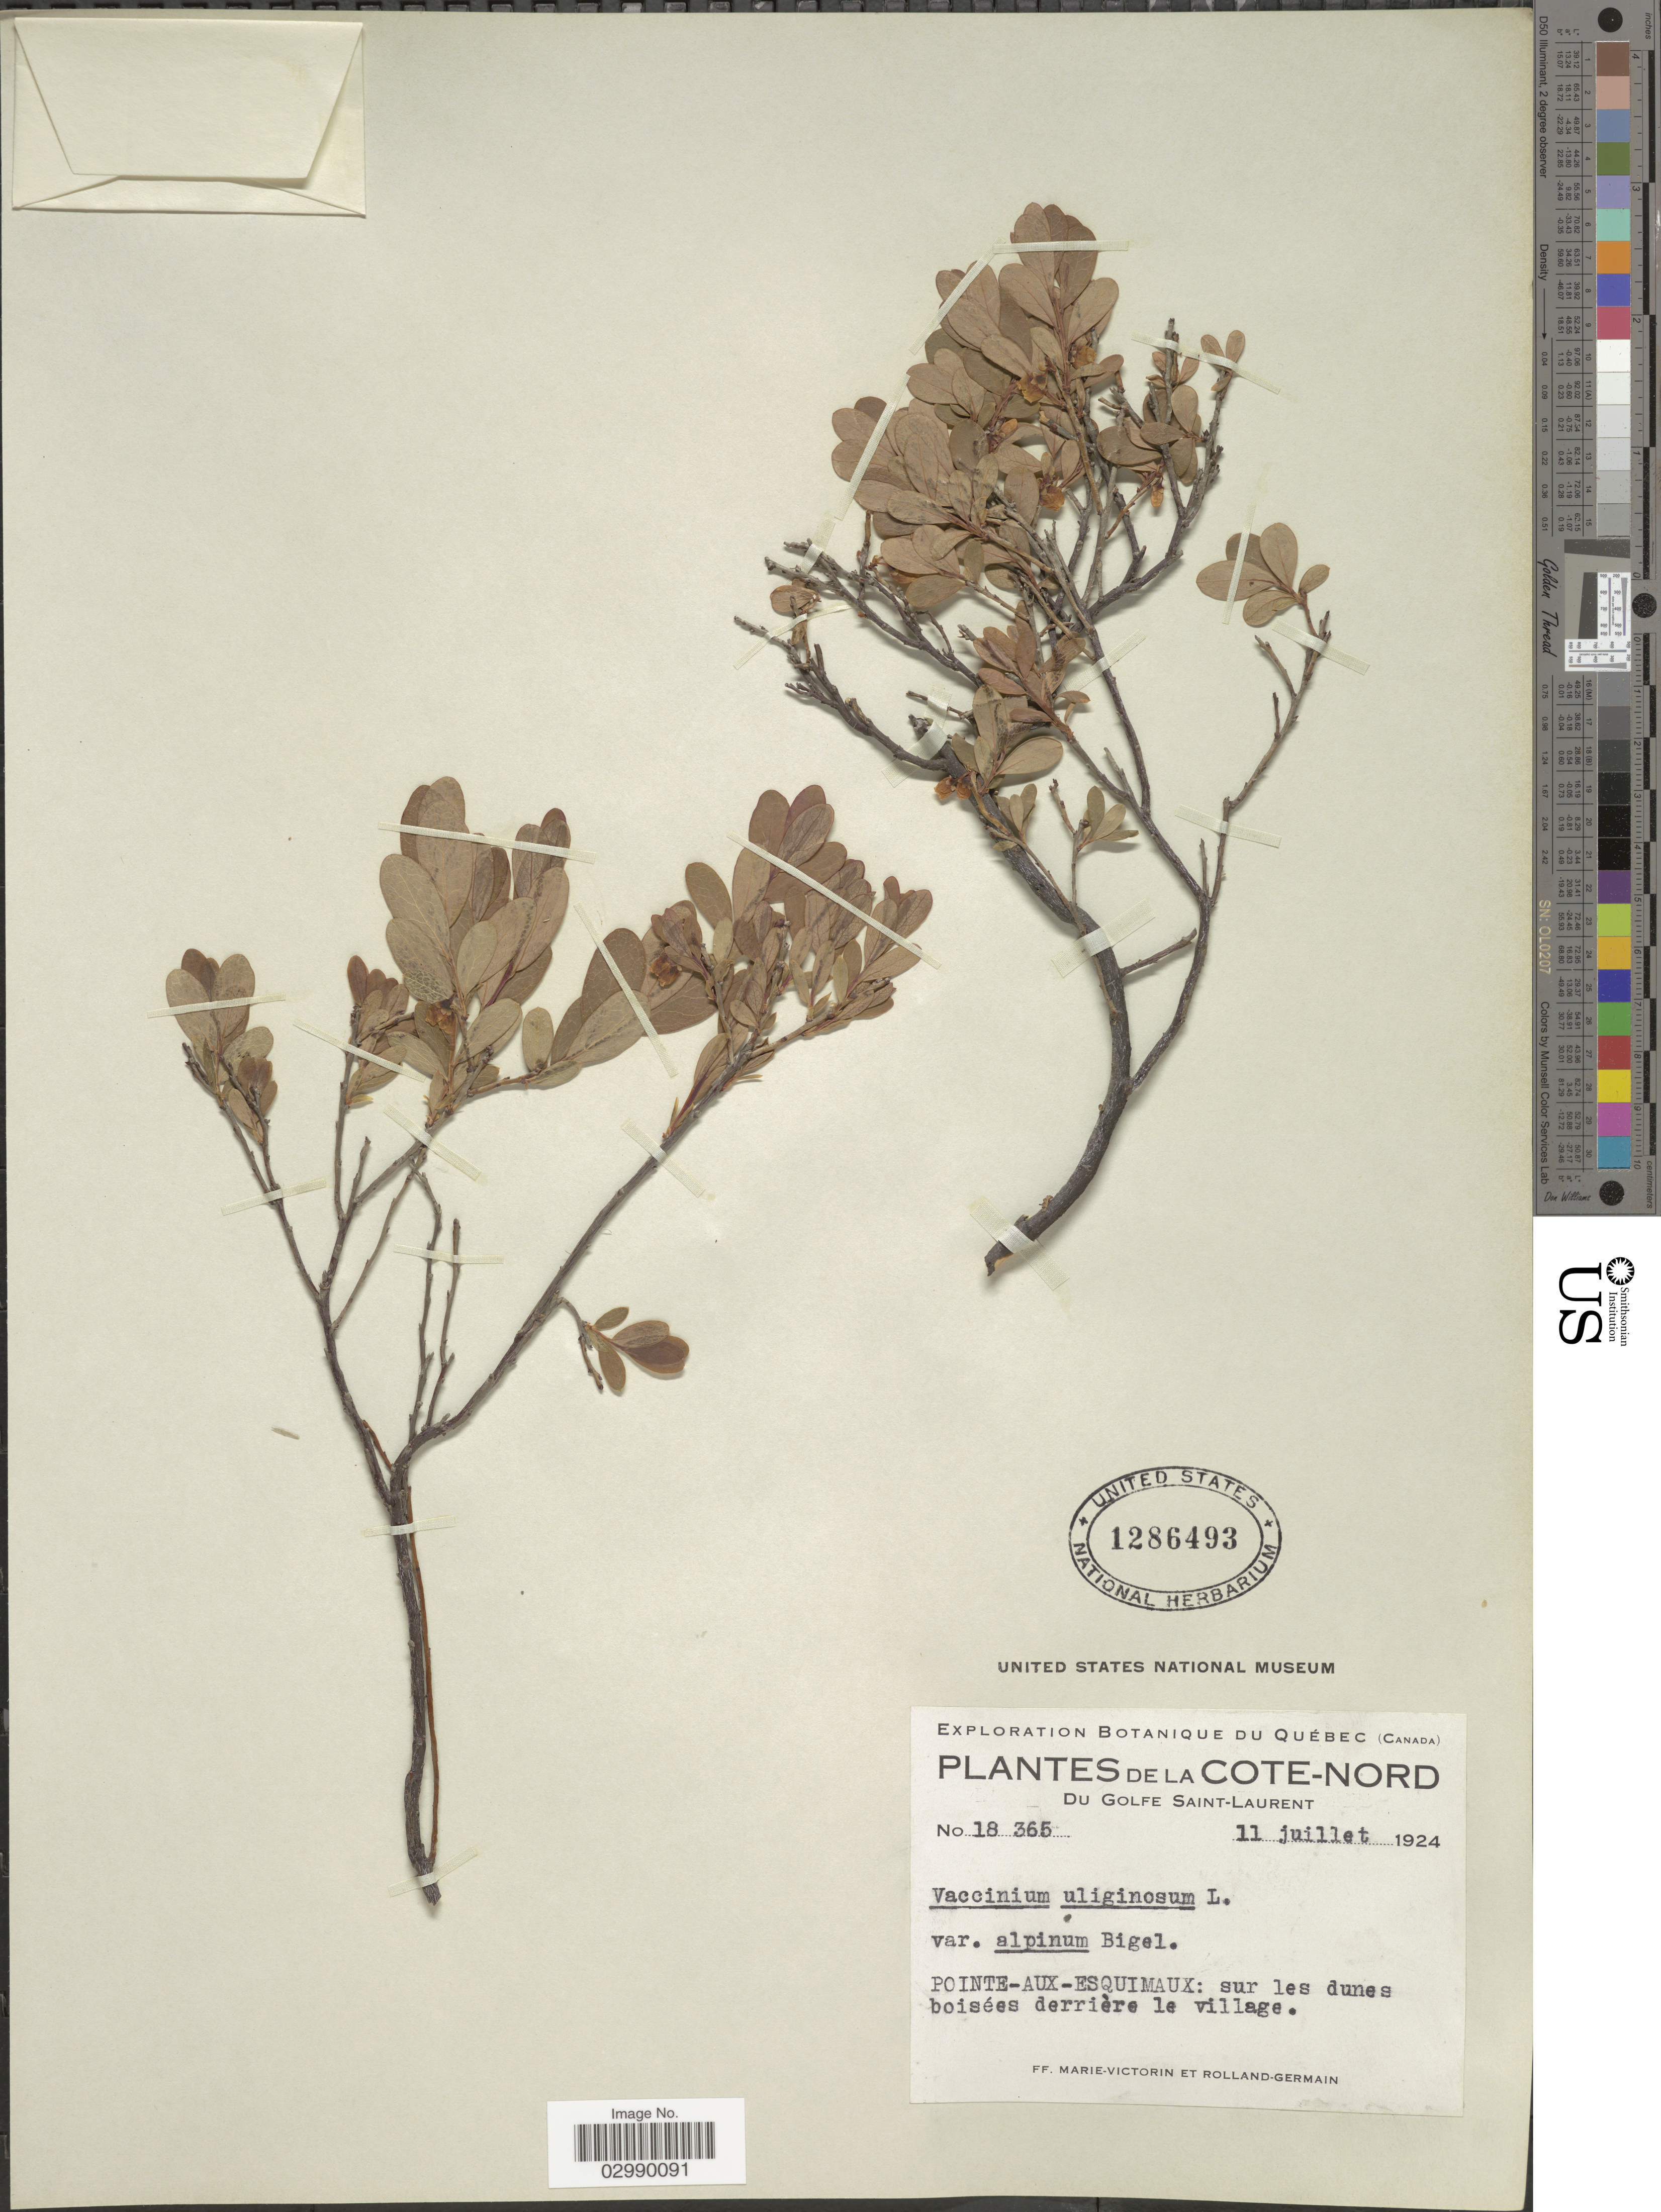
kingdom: Plantae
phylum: Tracheophyta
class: Magnoliopsida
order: Ericales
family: Ericaceae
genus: Vaccinium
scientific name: Vaccinium uliginosum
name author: L.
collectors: F. Marie-Victorin & Rolland-Germain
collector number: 18365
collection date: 1924-07-11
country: Canada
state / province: Quebec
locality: Cote-Nord, Du Golfe Saint-Laurent, Pointe-Aux-Esquimaux: sur les dunes boisées derrière le village.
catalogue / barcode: US 1286493